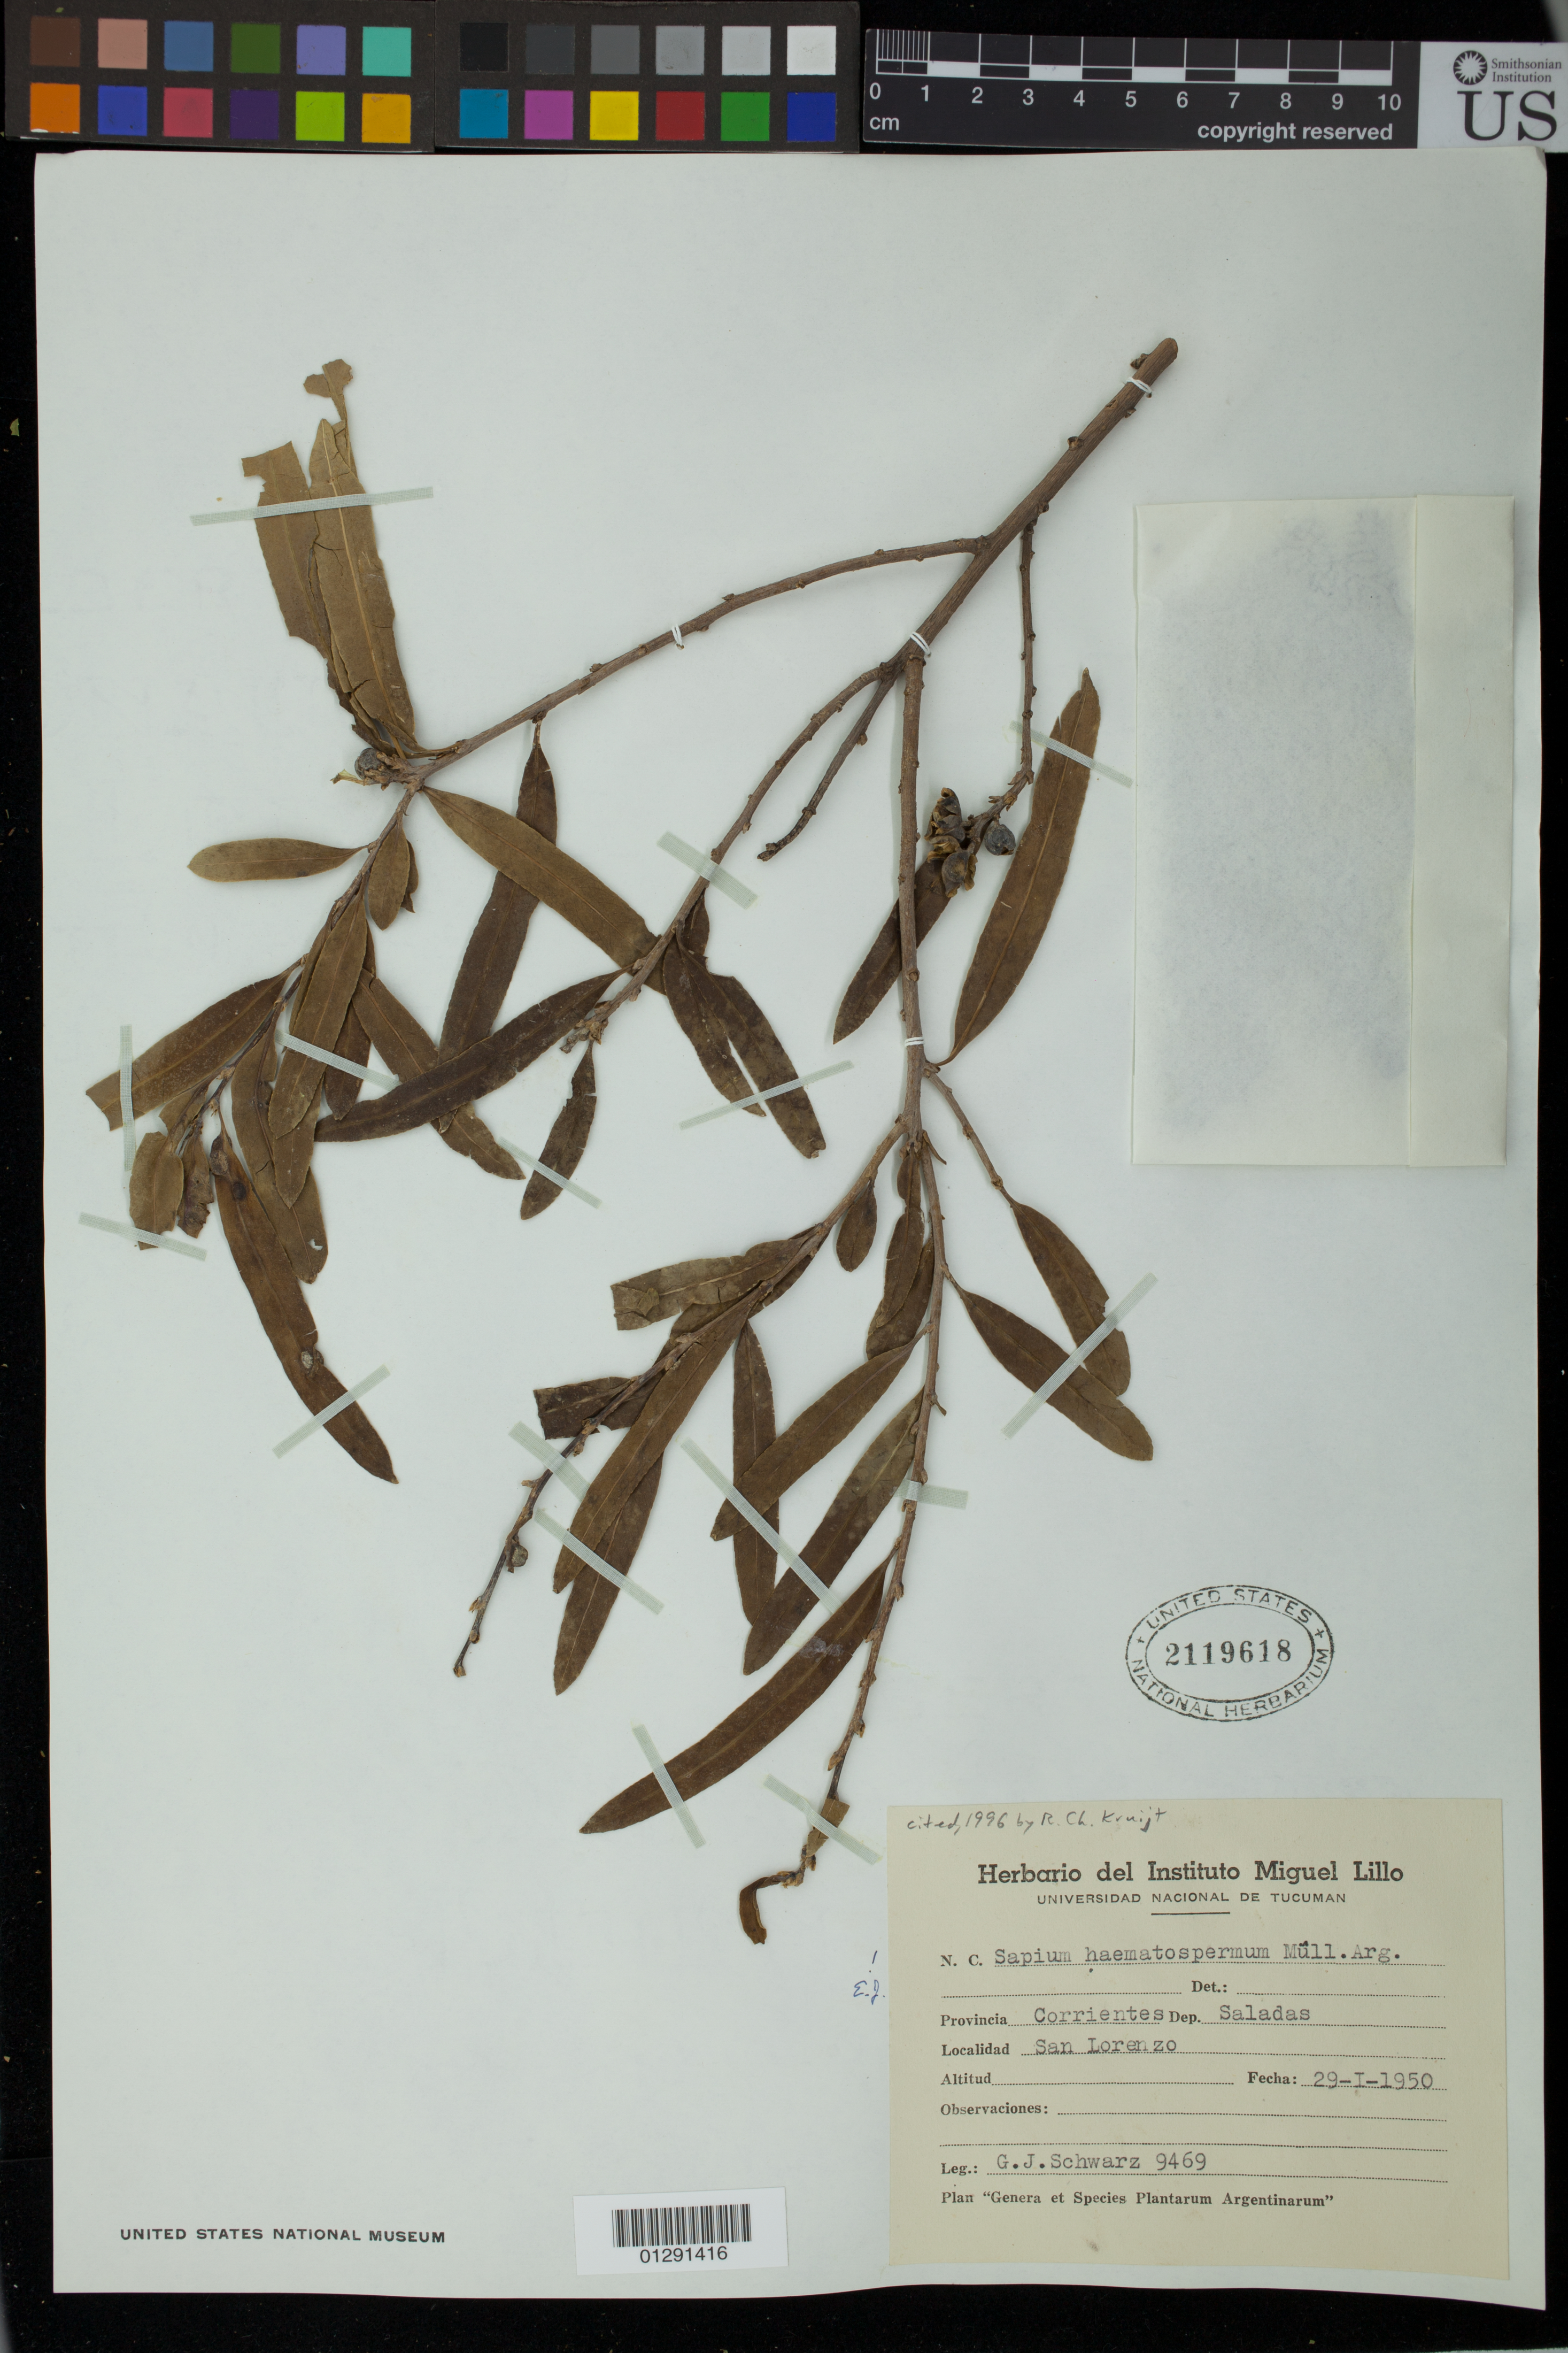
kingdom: Plantae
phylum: Tracheophyta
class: Magnoliopsida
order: Malpighiales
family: Euphorbiaceae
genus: Sapium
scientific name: Sapium haematospermum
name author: Müll. Arg.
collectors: G. J. Schwarz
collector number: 9469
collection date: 1950-01-29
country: Argentina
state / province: Corrientes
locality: Dep. Saladas: San Lorenzo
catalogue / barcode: US 2119618